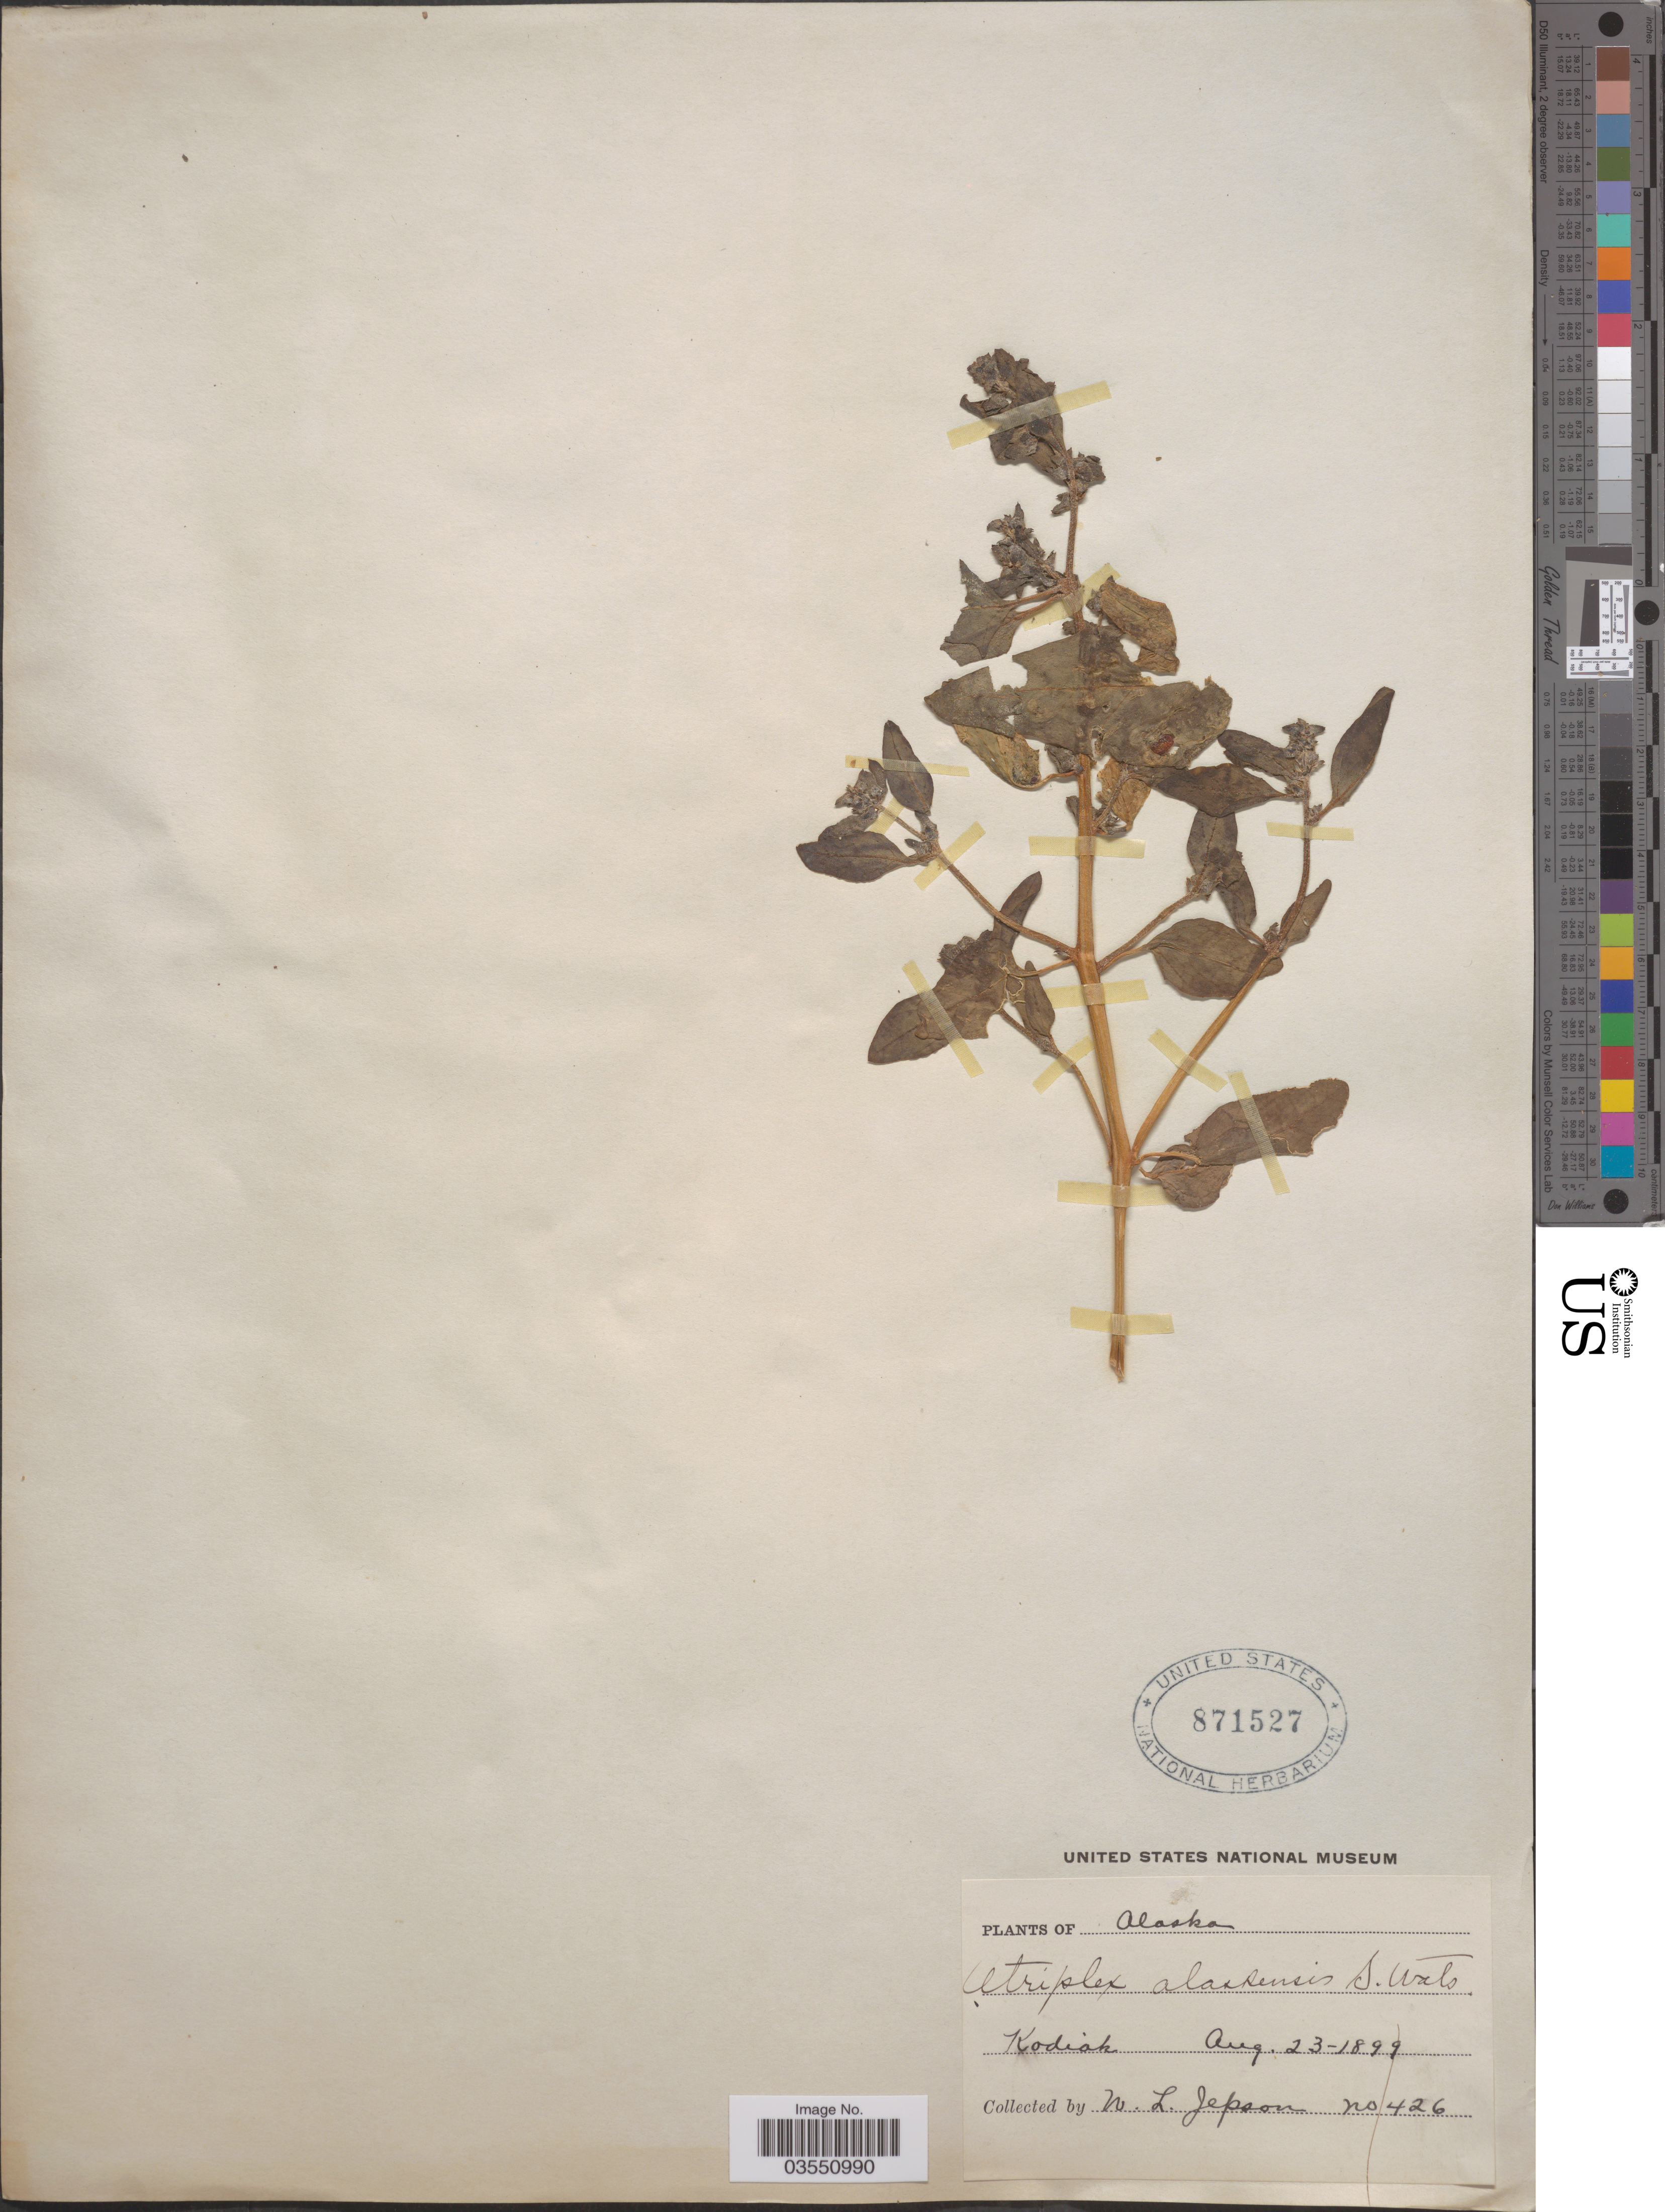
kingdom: Plantae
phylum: Tracheophyta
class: Magnoliopsida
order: Caryophyllales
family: Amaranthaceae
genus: Atriplex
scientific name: Atriplex alaskensis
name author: S. Watson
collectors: W. L. Jepson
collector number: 426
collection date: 1899-08-23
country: United States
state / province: Alaska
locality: Kodiak.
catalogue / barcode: US 871527